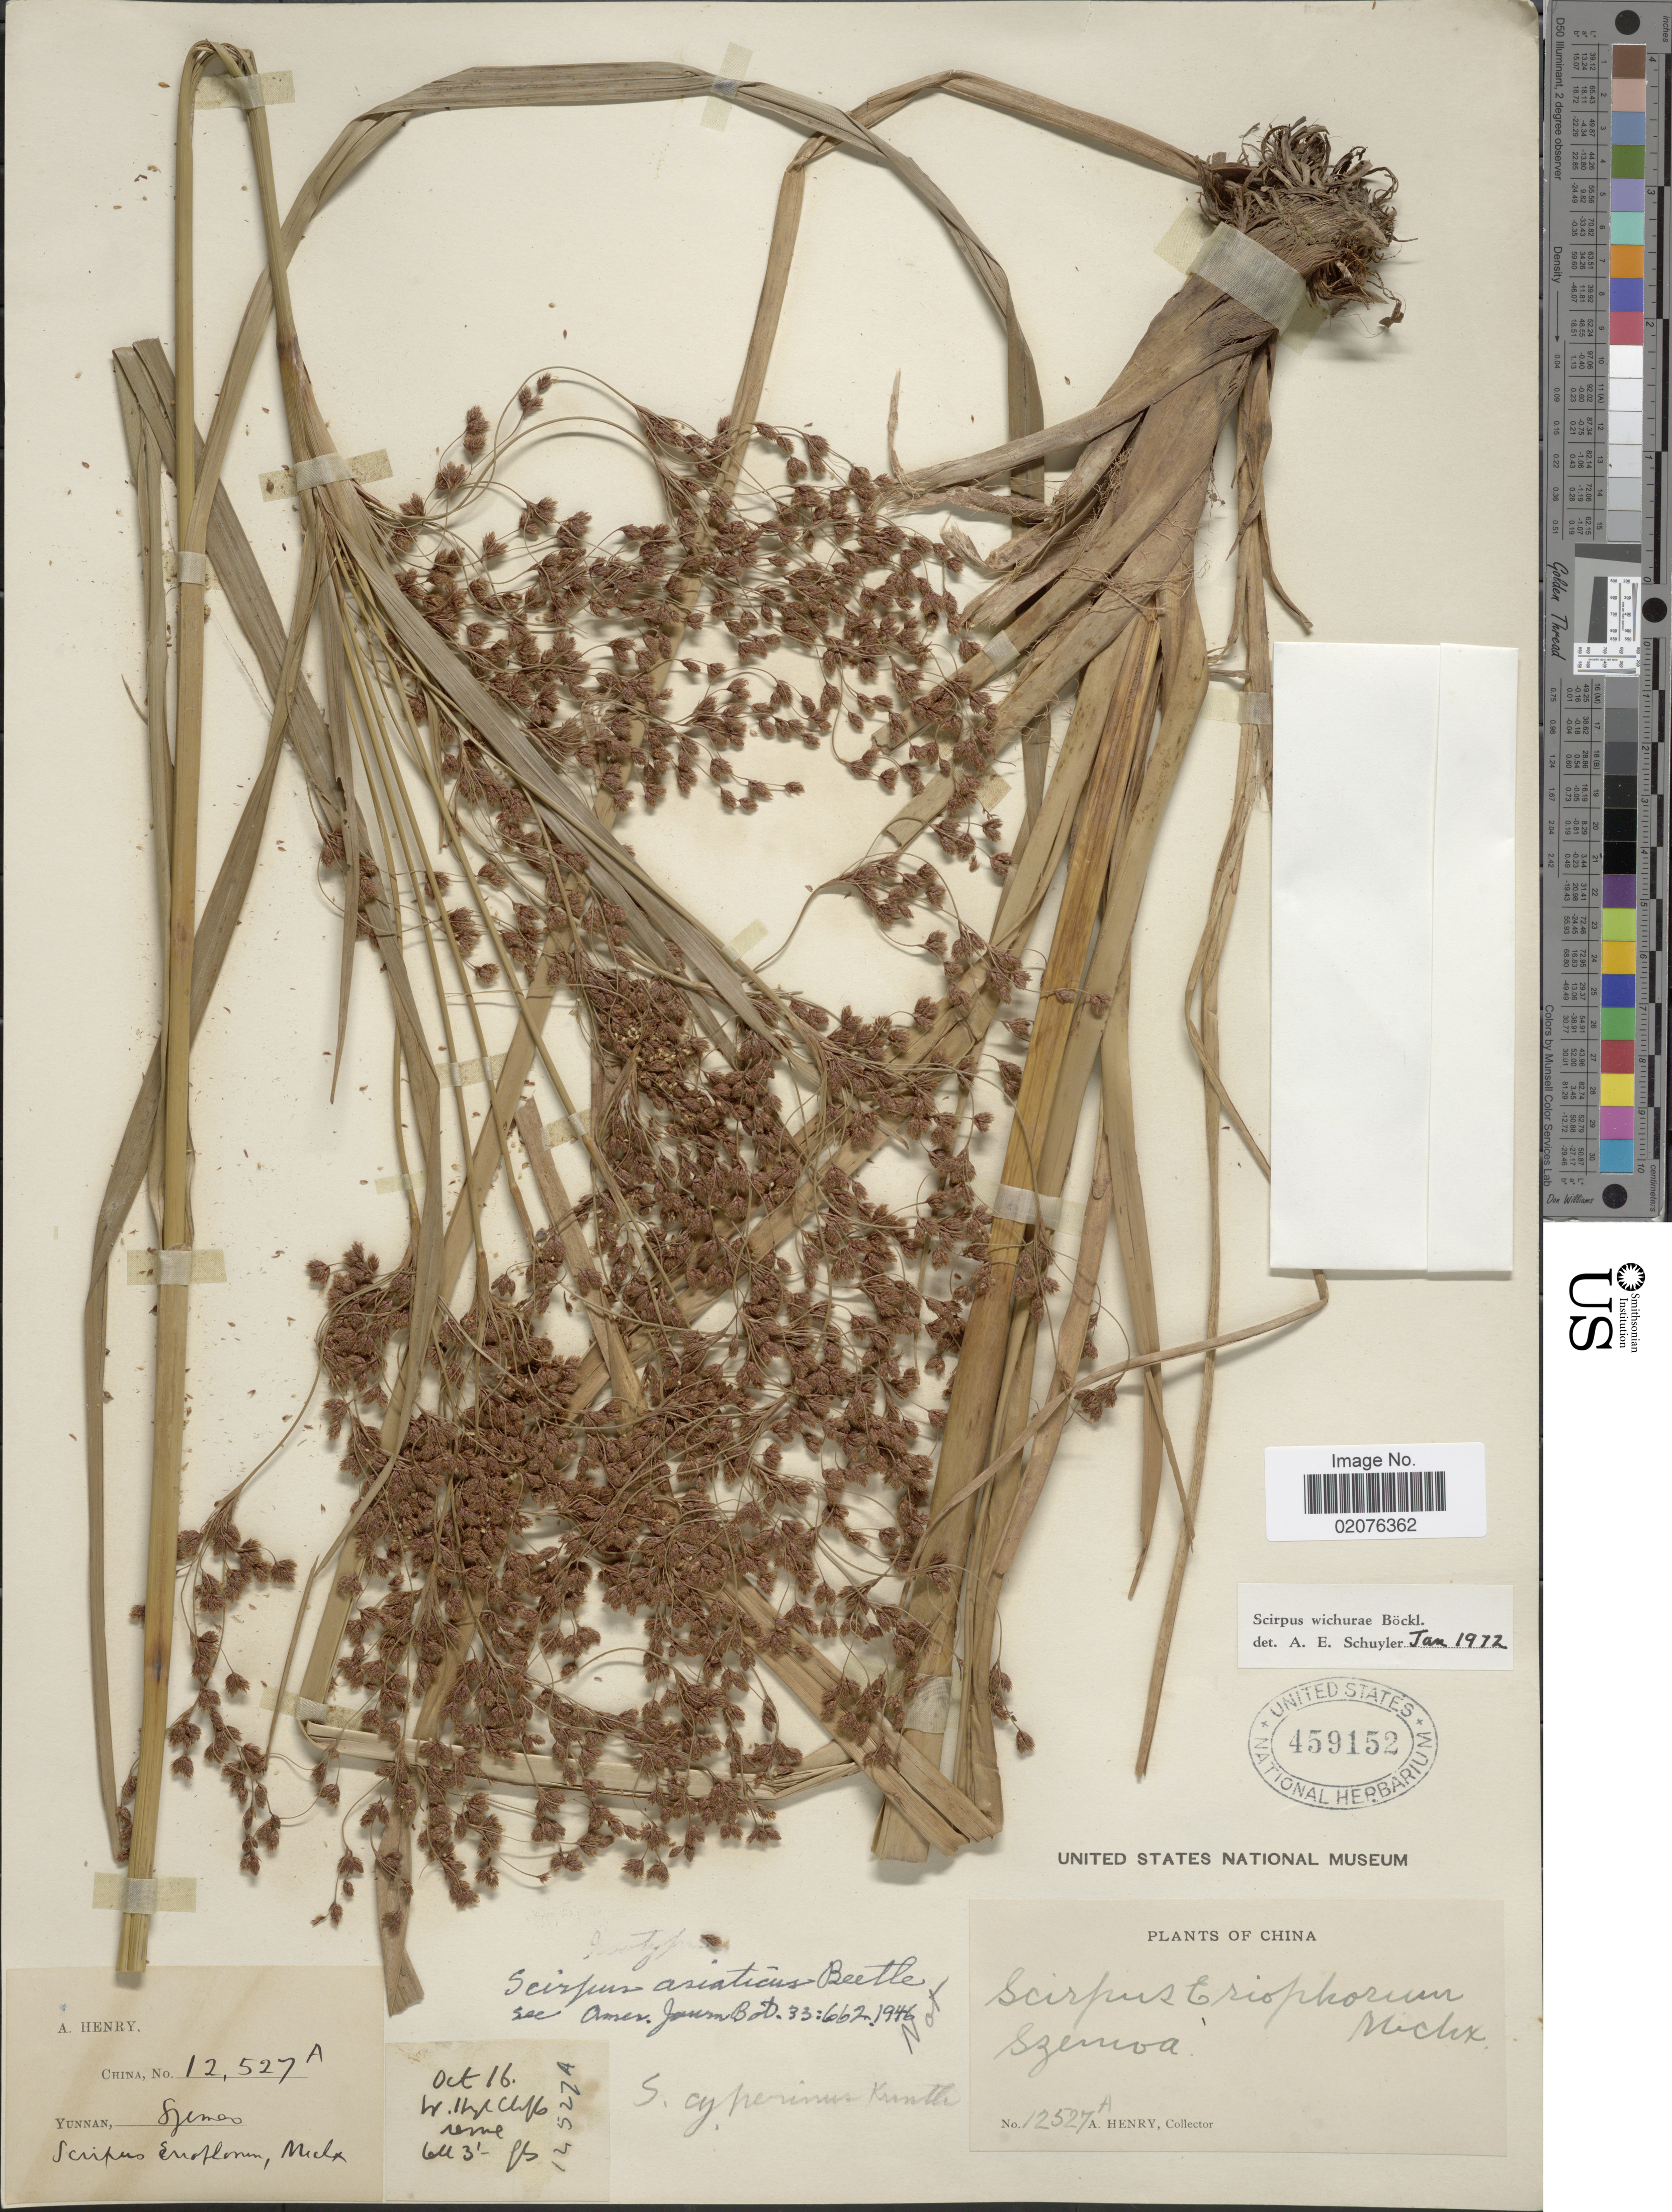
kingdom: Plantae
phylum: Tracheophyta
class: Liliopsida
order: Poales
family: Cyperaceae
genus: Scirpus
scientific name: Scirpus wichurae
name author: Boeckeler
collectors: A. Henry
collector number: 12527 A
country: China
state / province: Yunnan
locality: Szemoa. [illegible text]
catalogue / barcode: US 459152